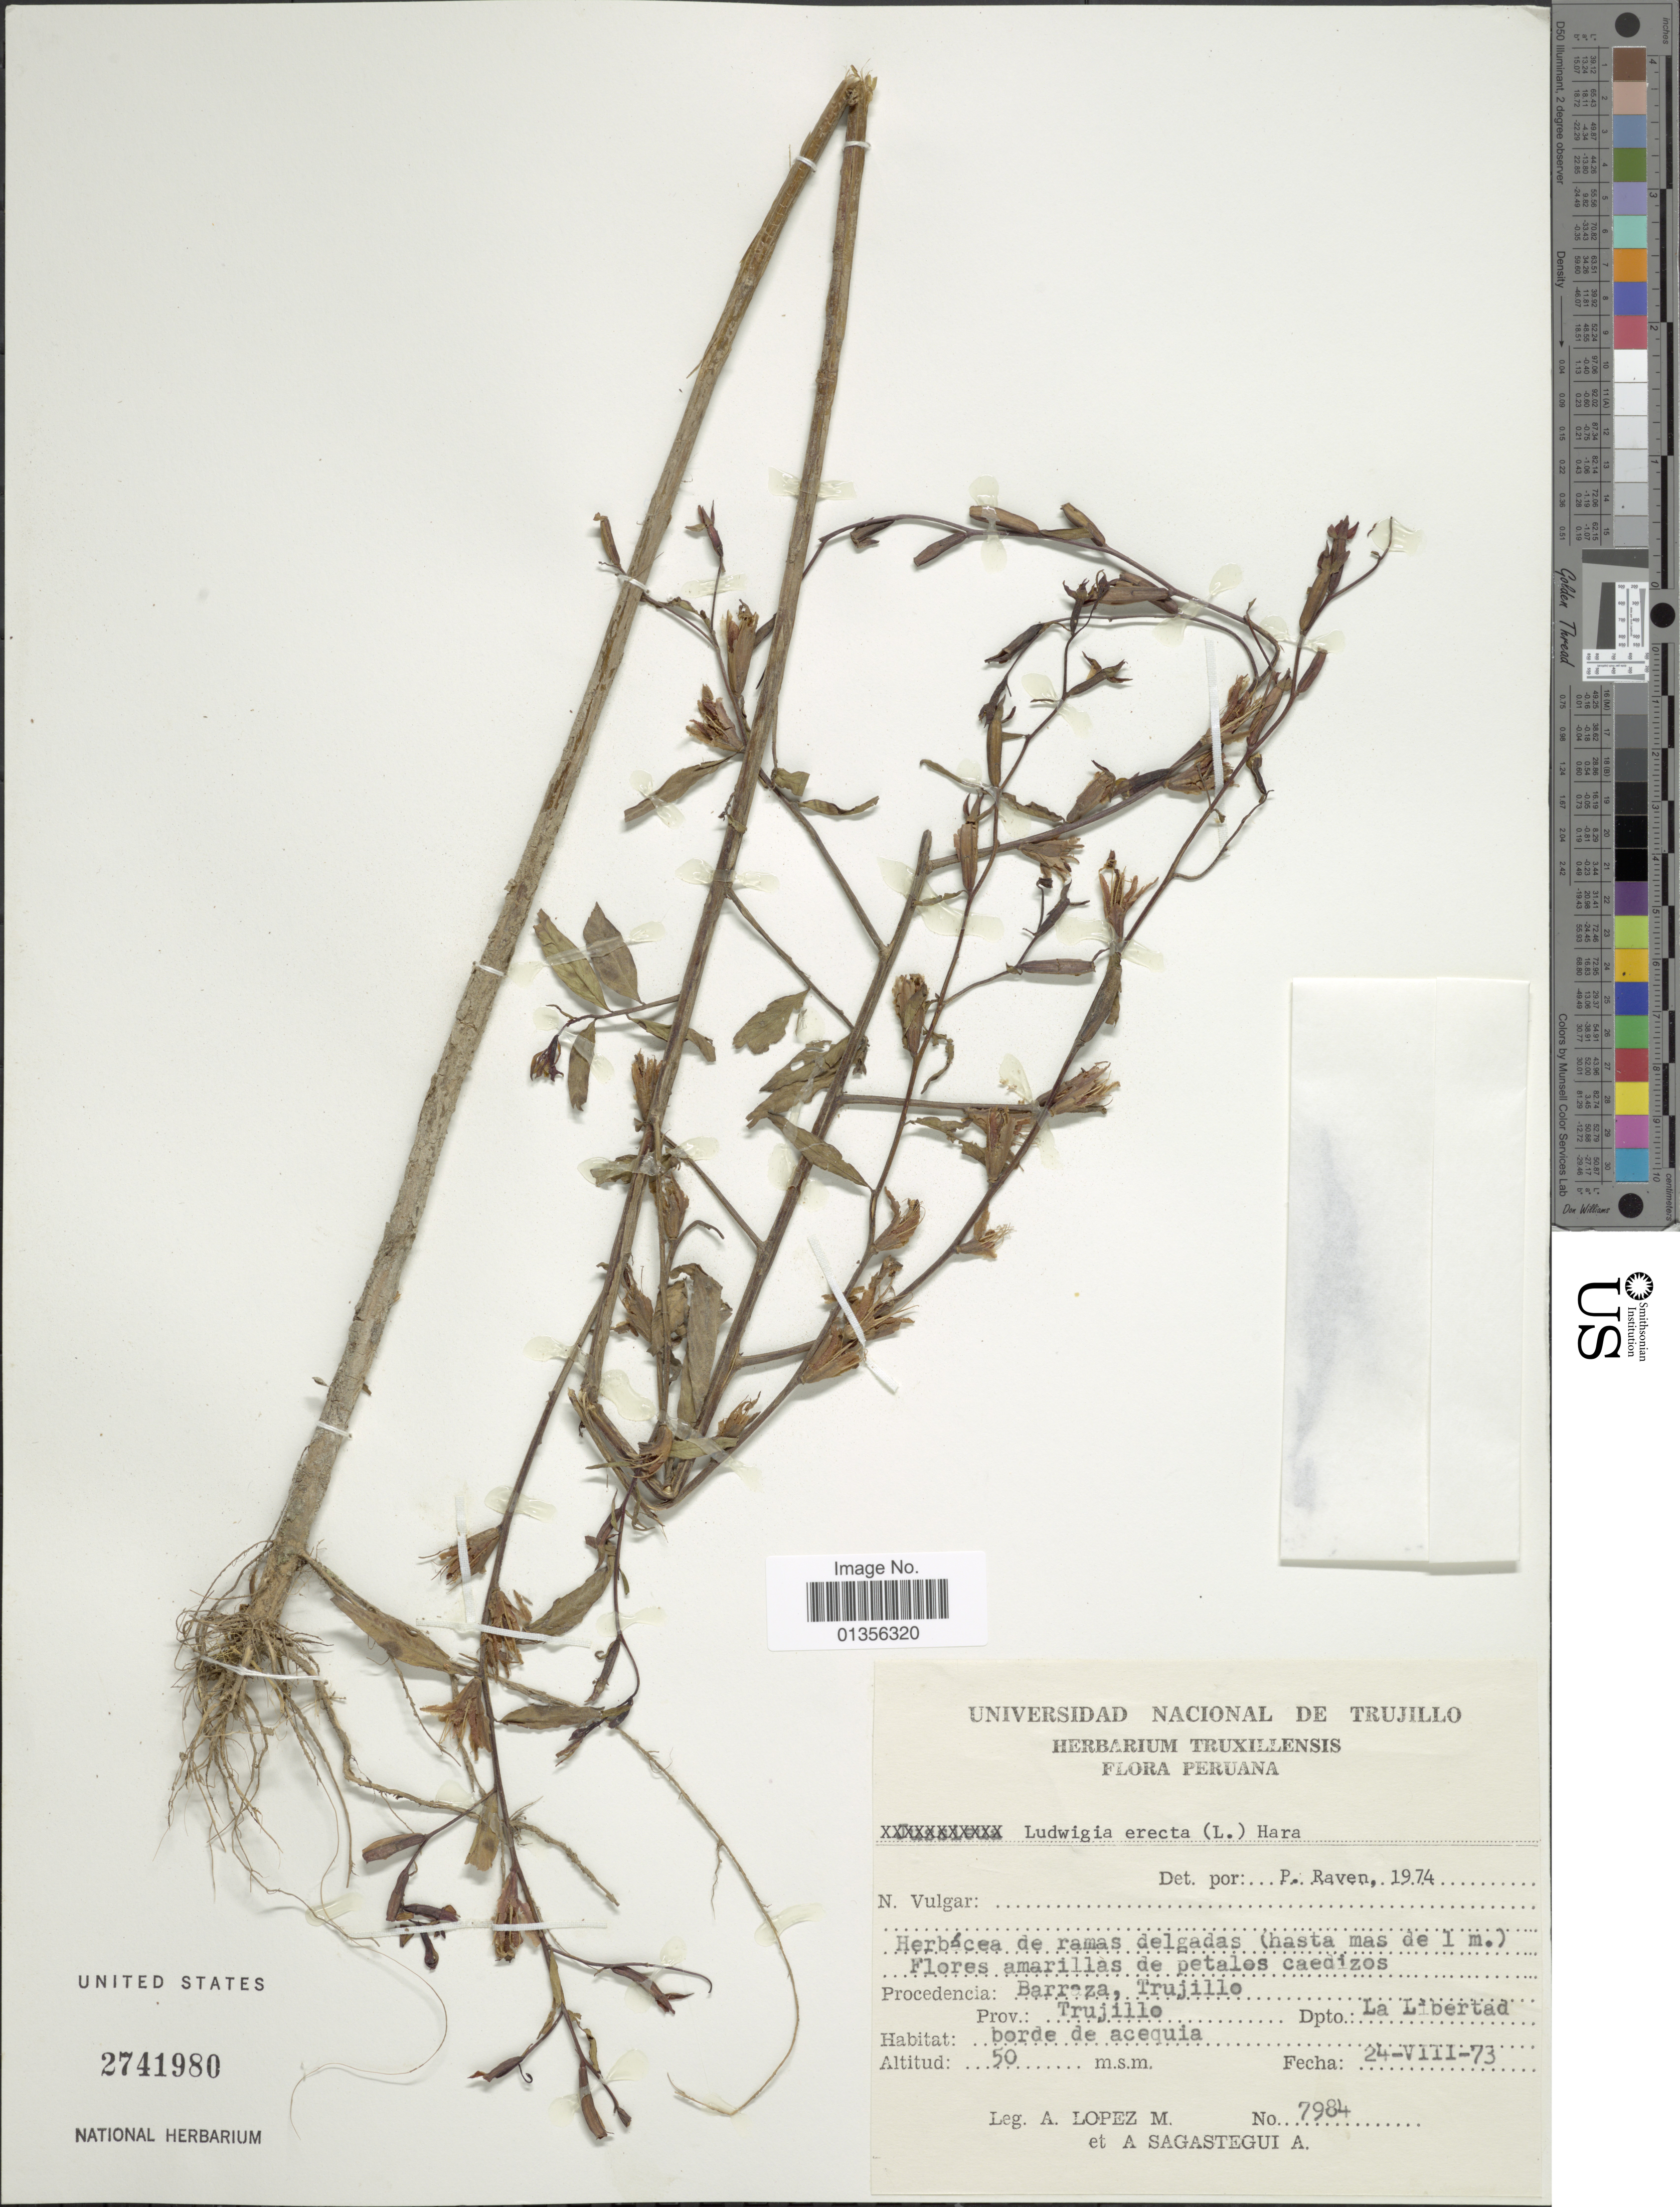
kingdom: Plantae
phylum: Tracheophyta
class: Magnoliopsida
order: Myrtales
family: Onagraceae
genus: Ludwigia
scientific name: Ludwigia erecta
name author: (L.) H. Hara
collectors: A. López M. & A. Sagástegui A.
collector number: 7984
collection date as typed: Transcribed d/m/y: 24/8/73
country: Peru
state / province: La Libertad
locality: Prov.: Trujillo.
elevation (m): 50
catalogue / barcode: US 2741980